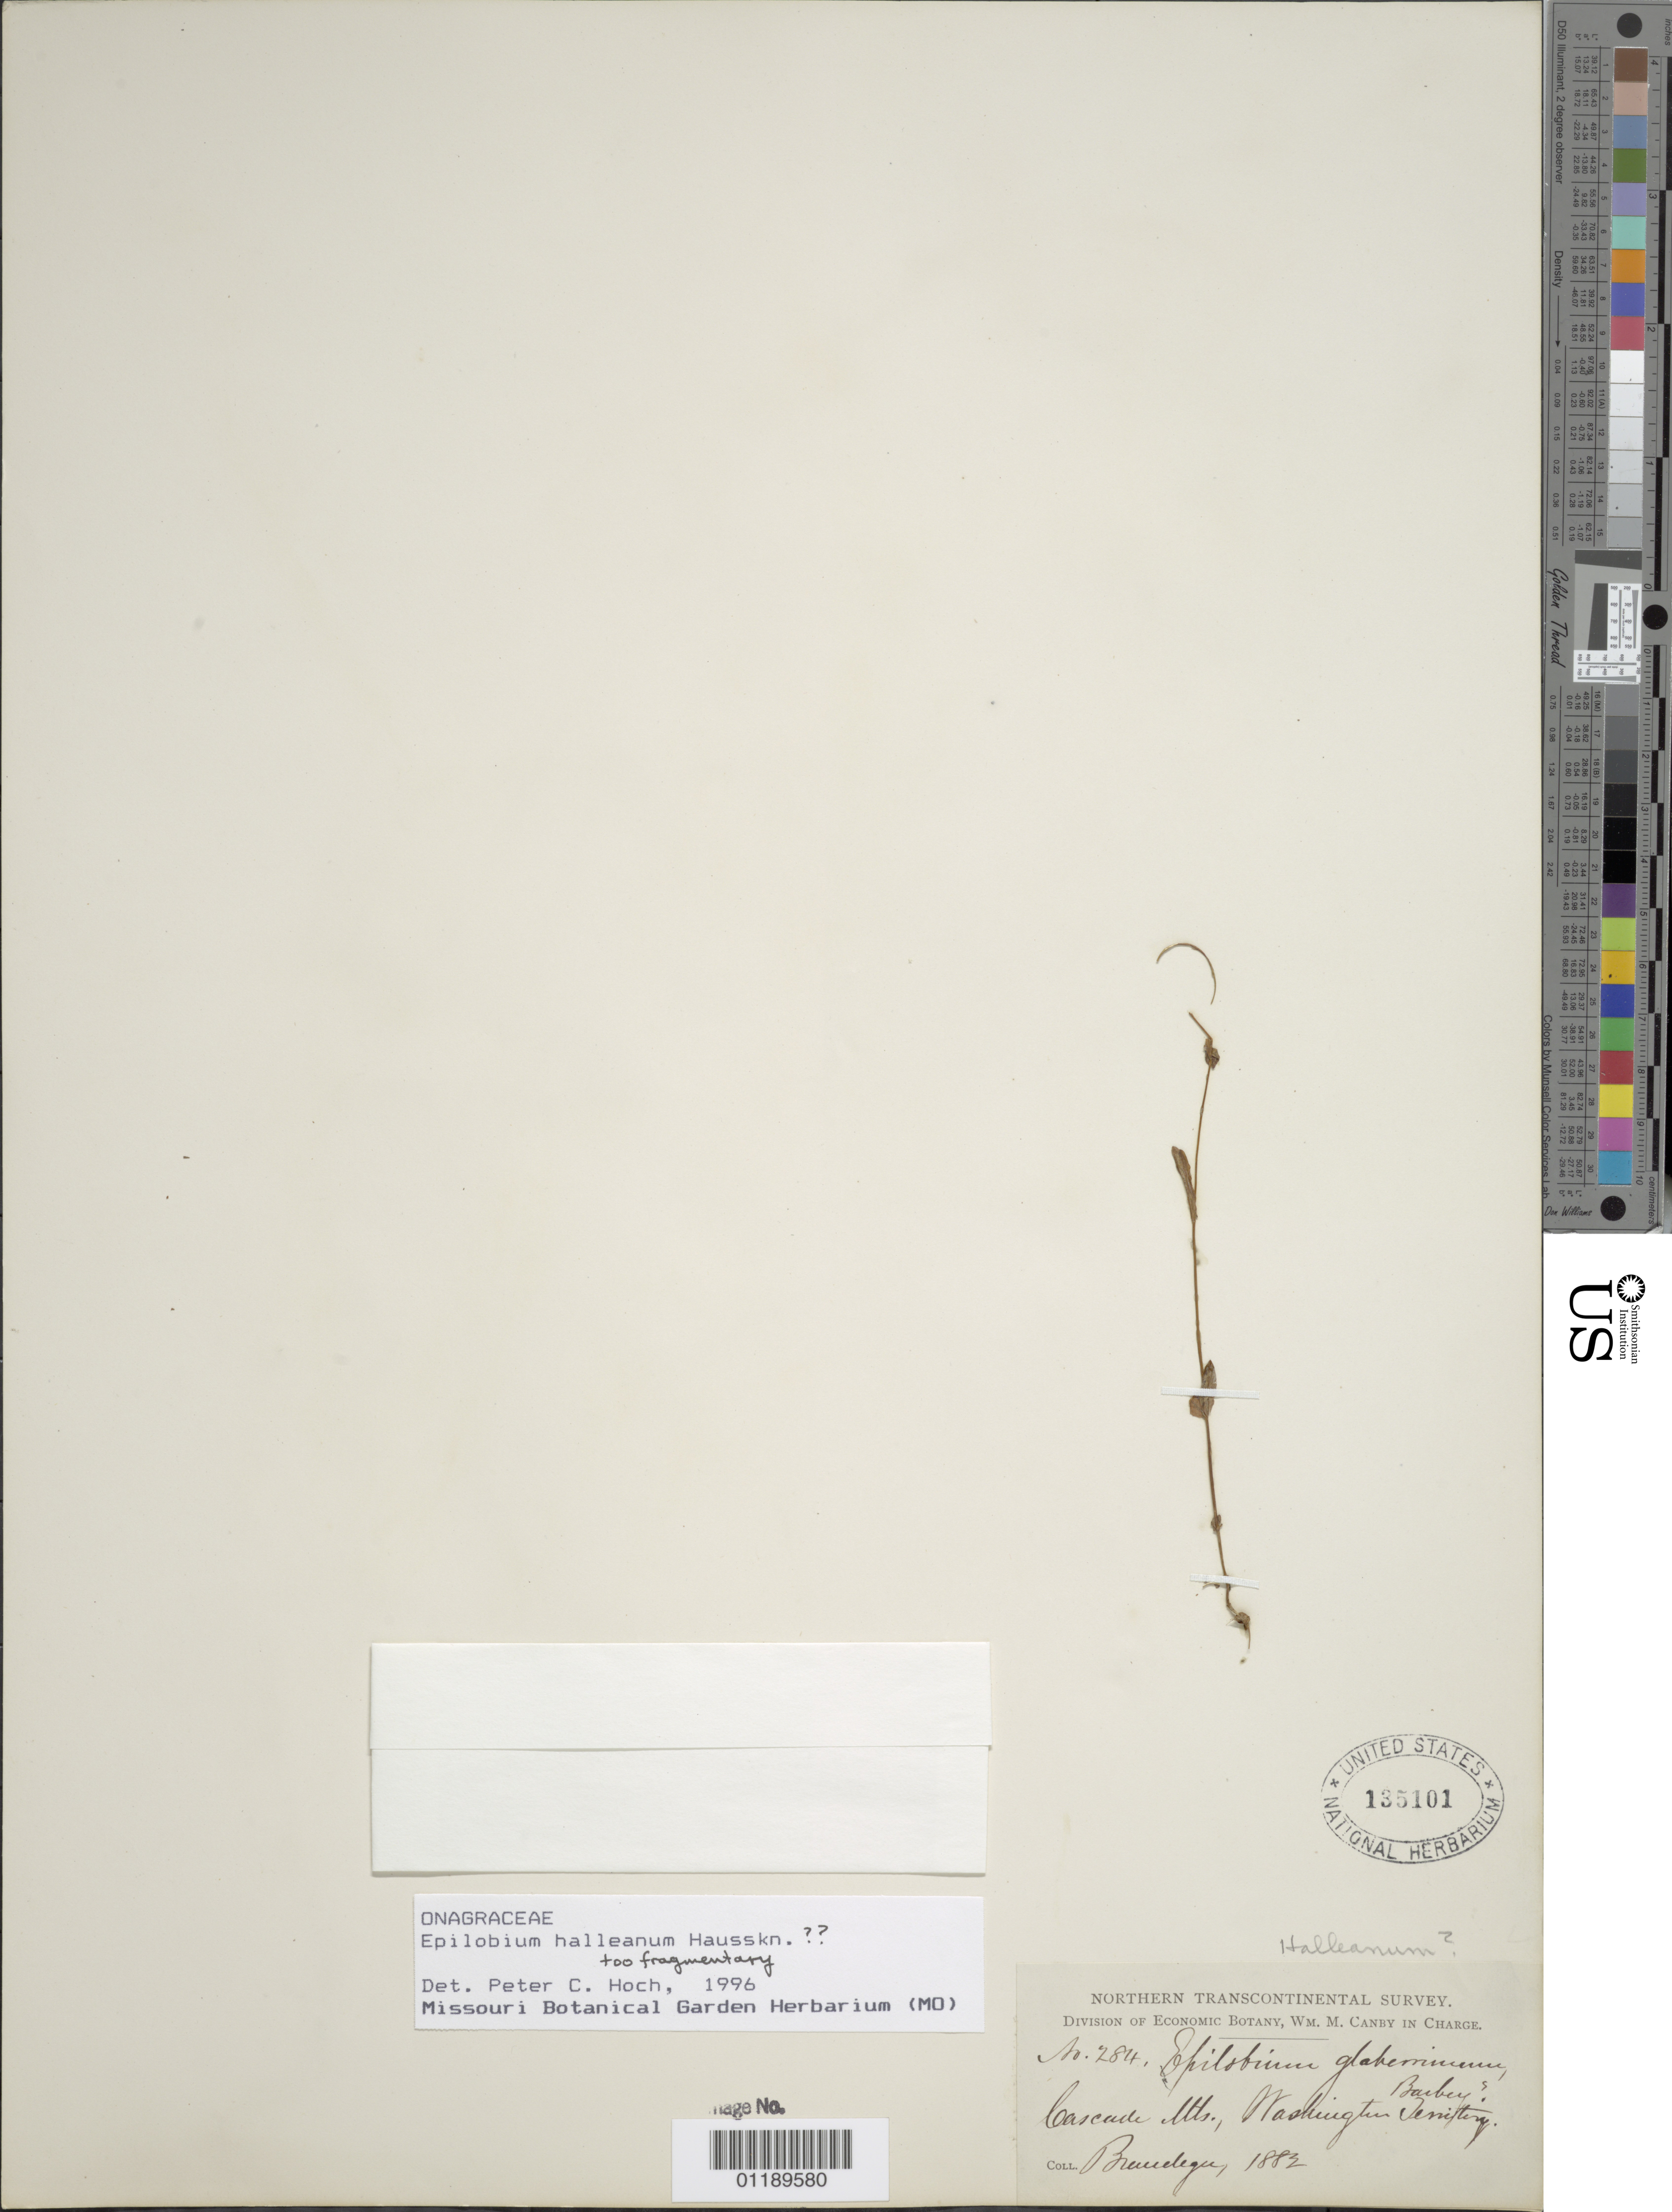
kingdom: Plantae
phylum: Tracheophyta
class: Magnoliopsida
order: Myrtales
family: Onagraceae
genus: Epilobium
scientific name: Epilobium hallianum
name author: Hausskn.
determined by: Hoch, P. C.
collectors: T. S. Brandegee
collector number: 284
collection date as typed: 1882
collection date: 1882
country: United States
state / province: Washington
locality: Cascade Mts.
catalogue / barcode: US 135101